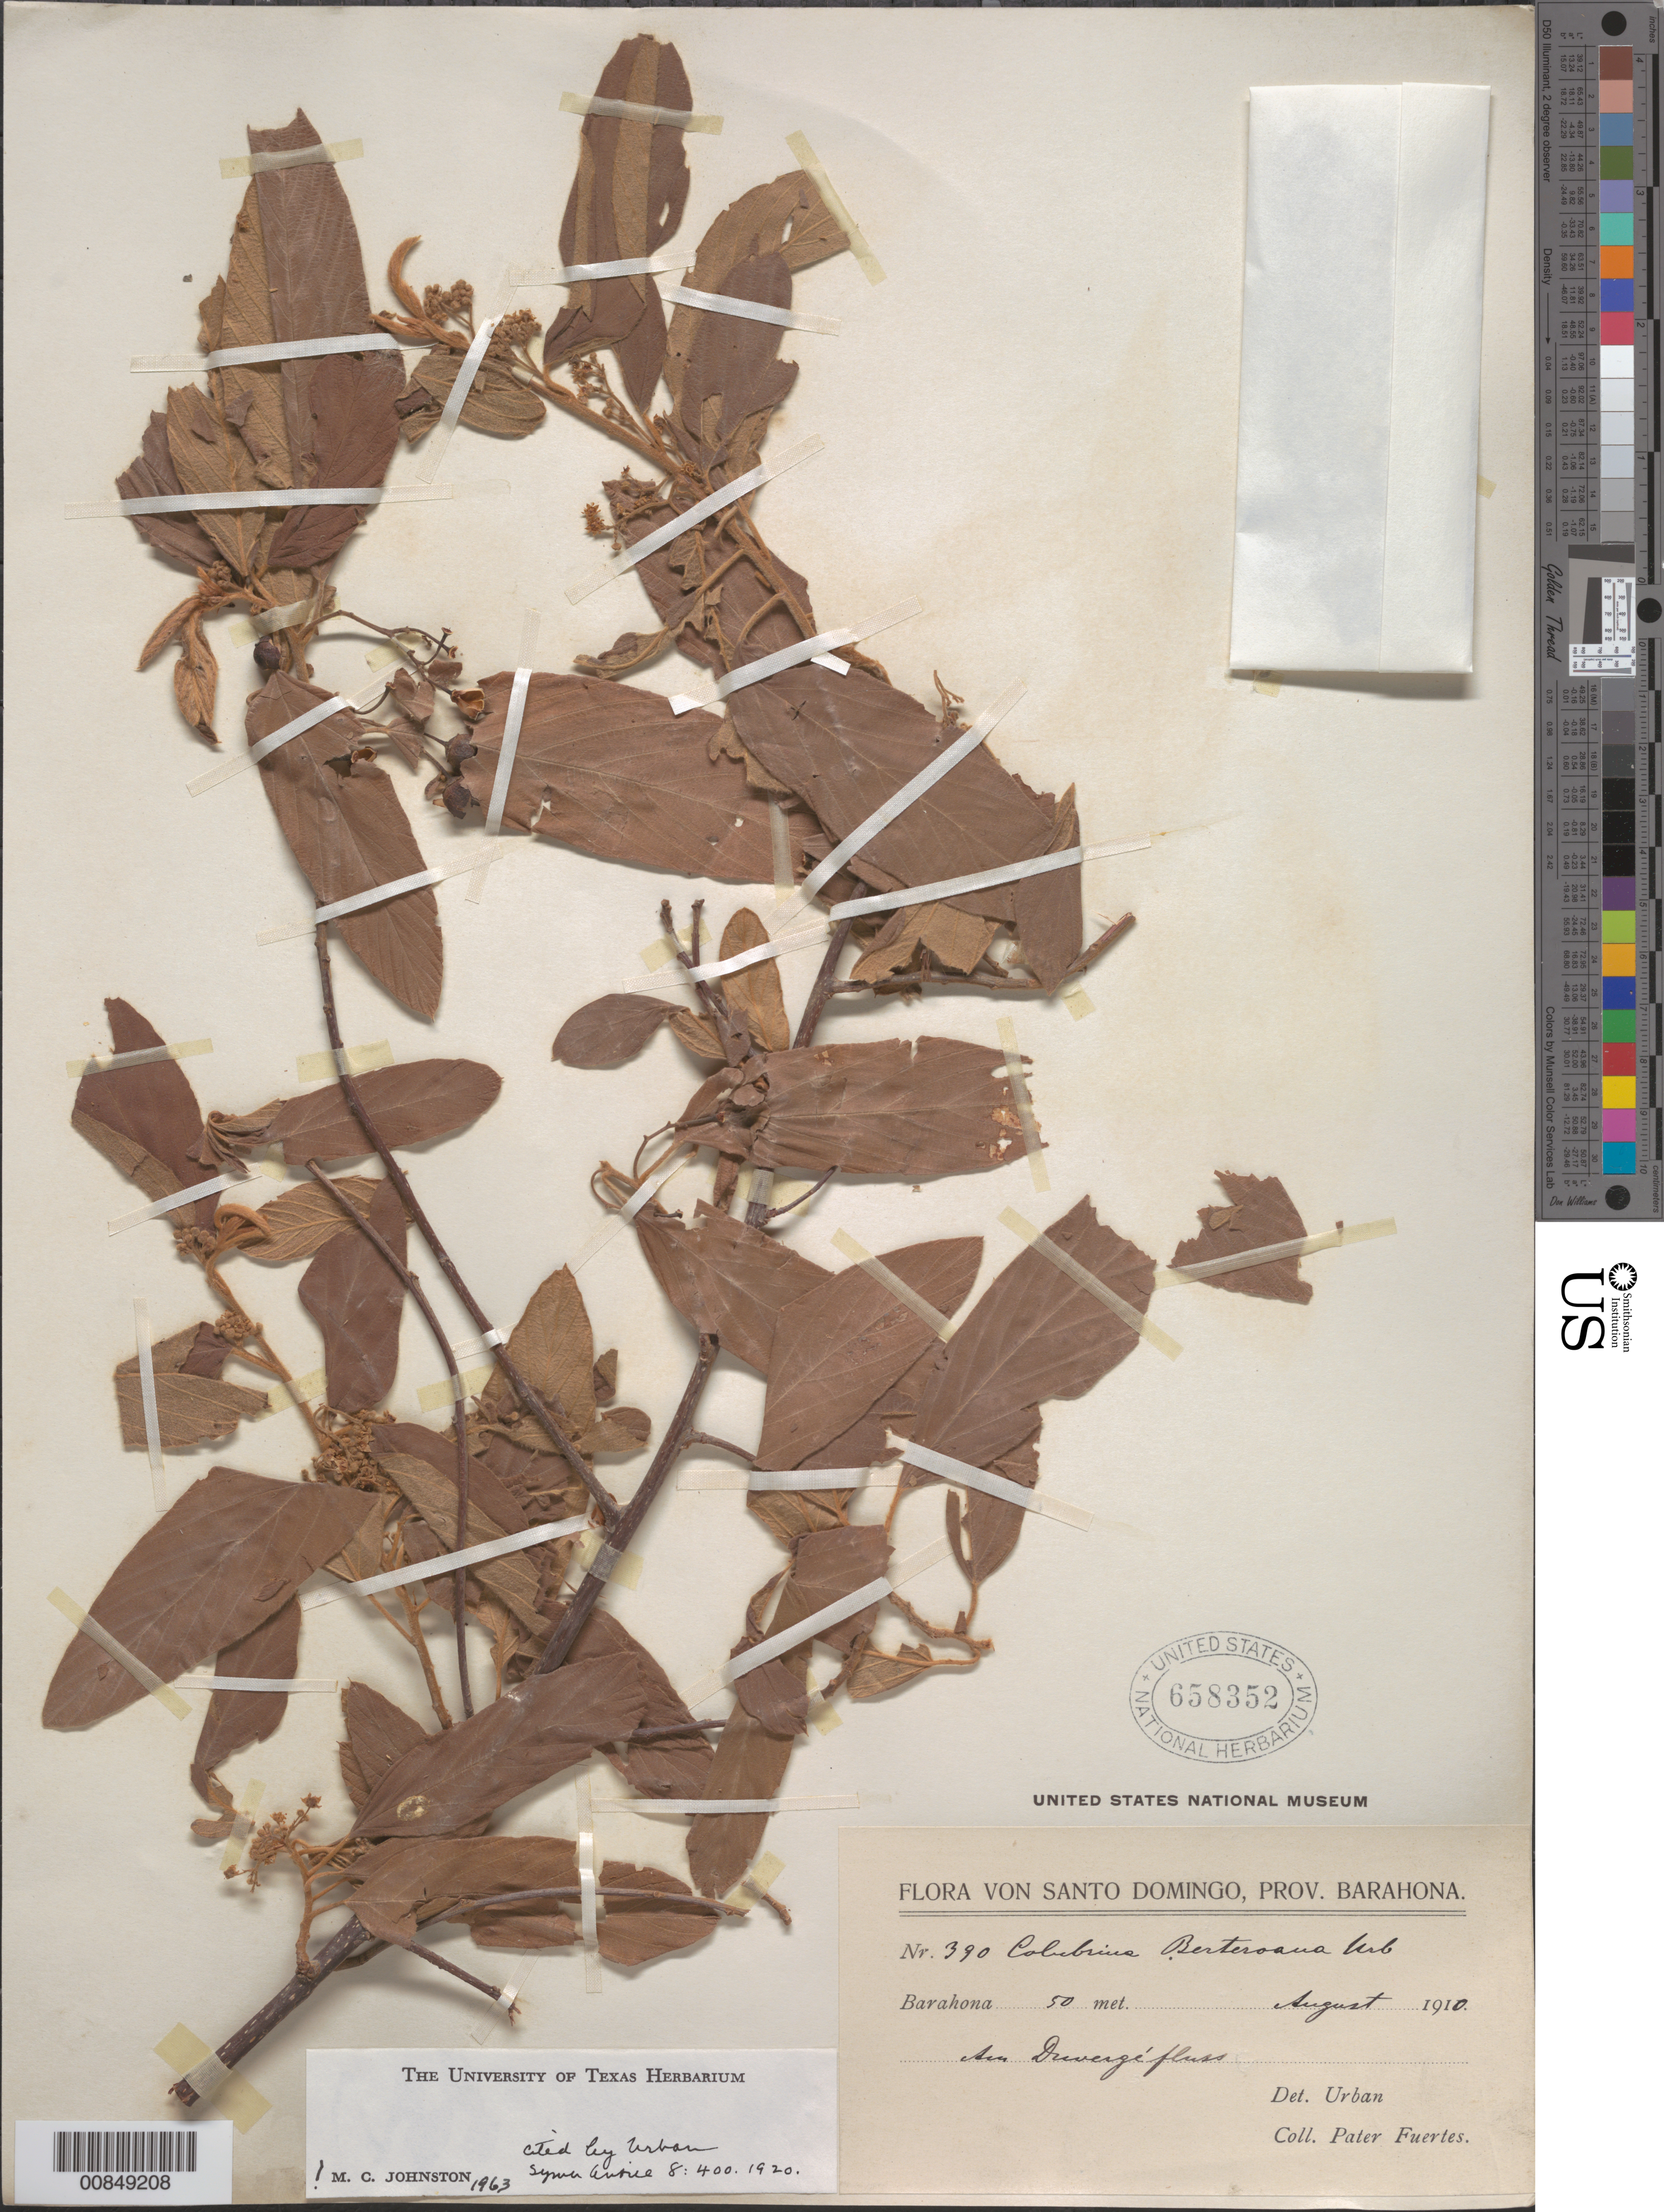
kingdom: Plantae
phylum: Tracheophyta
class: Magnoliopsida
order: Rosales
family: Rhamnaceae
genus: Colubrina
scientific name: Colubrina berteroana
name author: Urb.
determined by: Johnston, Marshall C.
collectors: M. D. Fuertes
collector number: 390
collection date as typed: Aug 1910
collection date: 1910-08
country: Dominican Republic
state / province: Barahona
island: Hispaniola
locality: Aun "Duvergéfluss"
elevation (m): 50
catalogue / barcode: US 658352